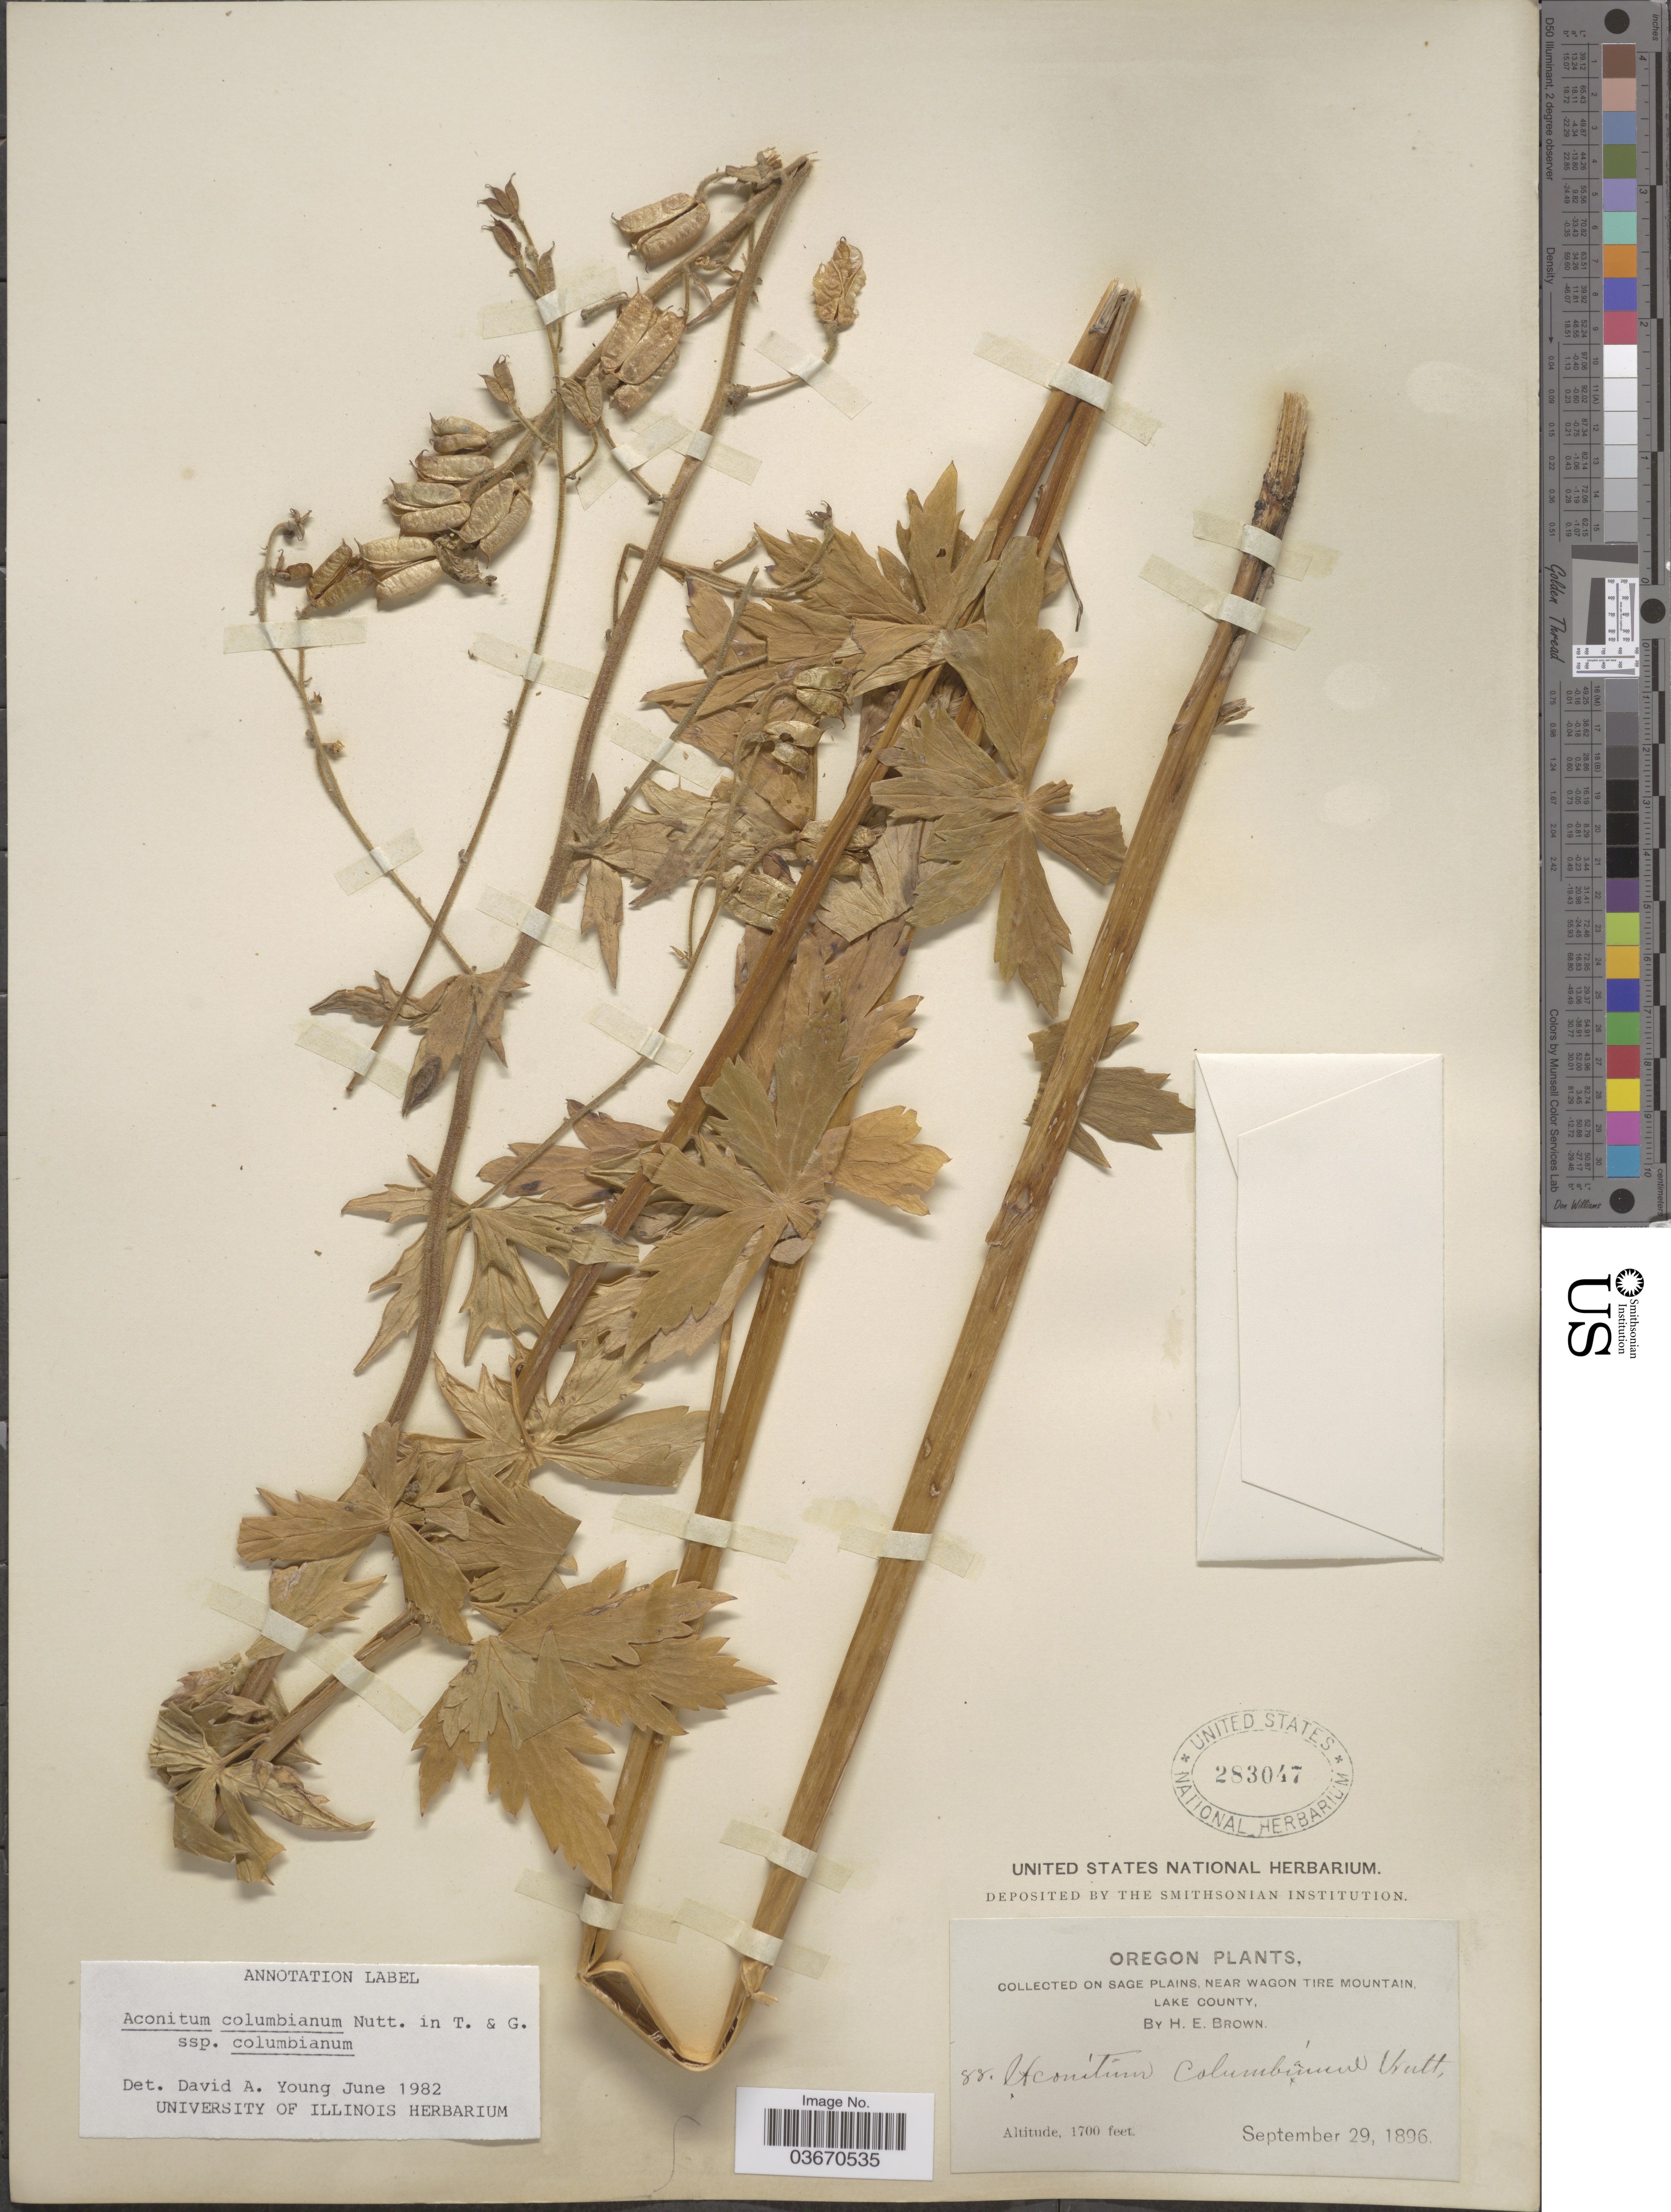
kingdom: Plantae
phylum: Tracheophyta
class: Magnoliopsida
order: Ranunculales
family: Ranunculaceae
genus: Aconitum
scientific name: Aconitum columbianum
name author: Nutt.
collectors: H. E. Brown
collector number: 88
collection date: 1896-09-29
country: United States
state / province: Oregon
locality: Sage Plains, near Wagon Tire Mountain, Lake County.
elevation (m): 518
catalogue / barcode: US 283047